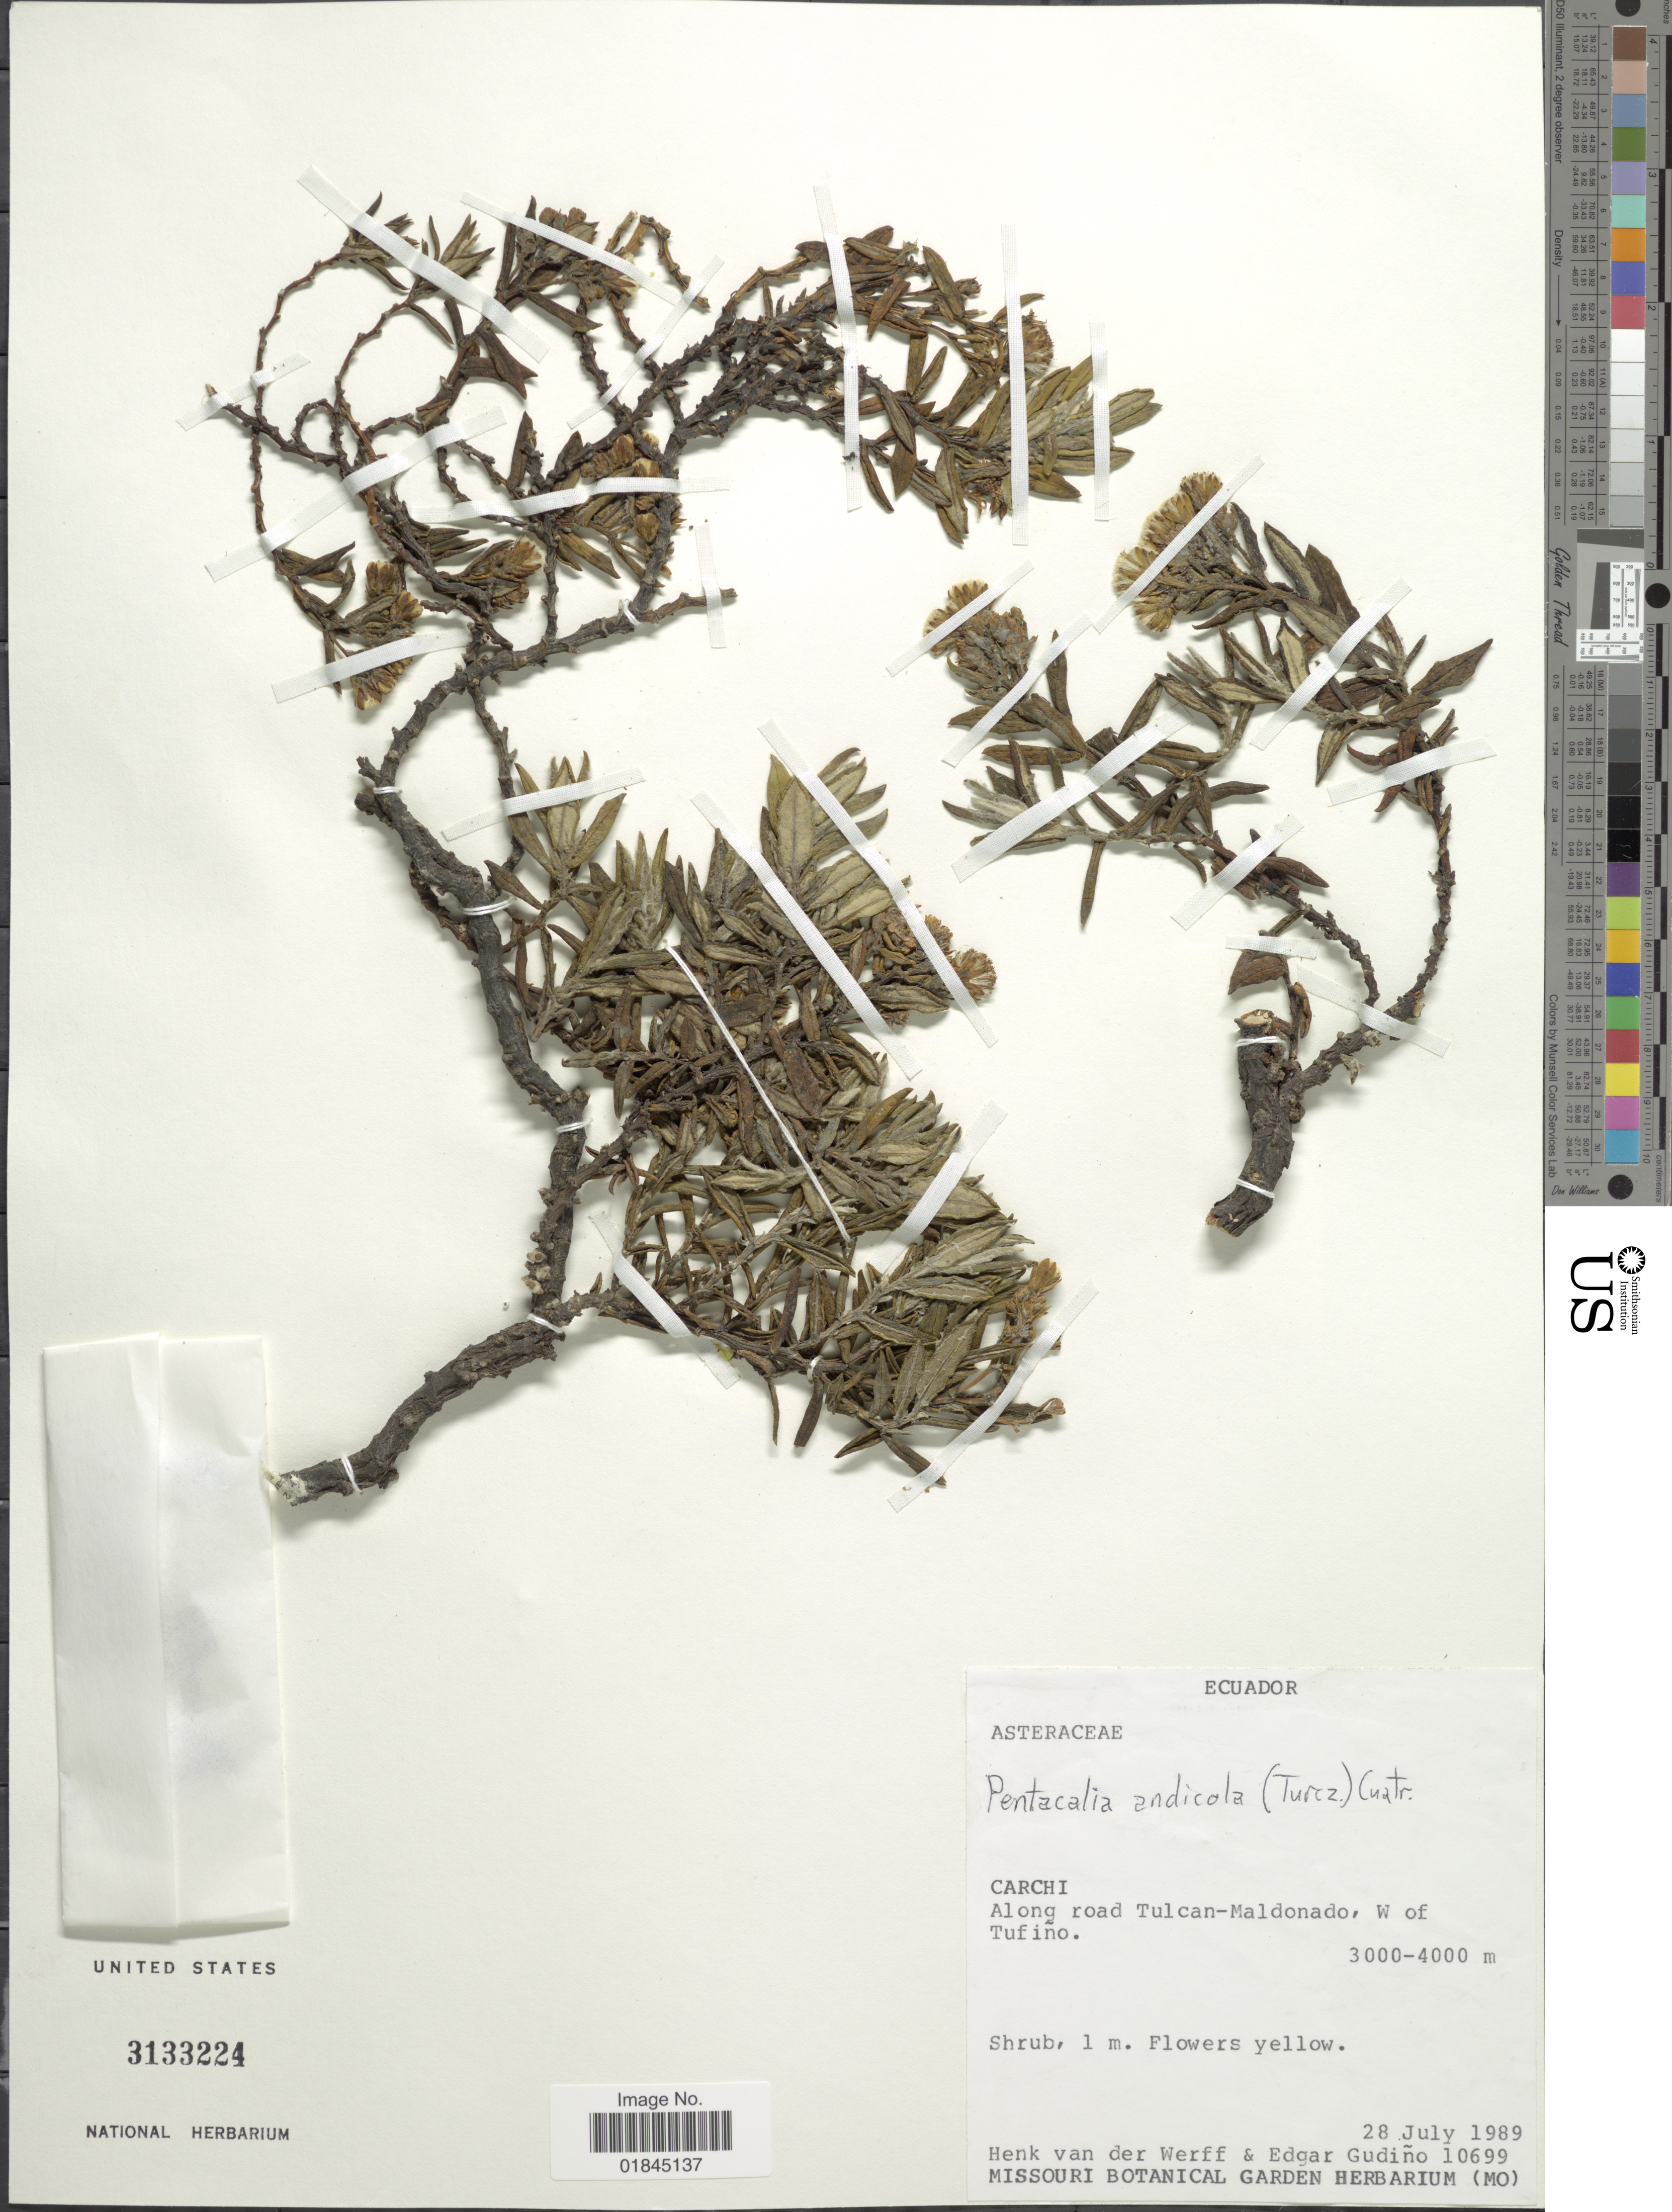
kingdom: Plantae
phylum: Tracheophyta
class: Magnoliopsida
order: Asterales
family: Asteraceae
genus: Pentacalia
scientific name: Pentacalia andicola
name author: (Turcz.) Cuatrec.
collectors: H. van der Werff & E. Gudiño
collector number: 10699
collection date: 1989-07-28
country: Ecuador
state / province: Carchi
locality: Carchi. Along road Tulcan-Maldonado, W of Tufiño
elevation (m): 3000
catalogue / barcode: US 3133224